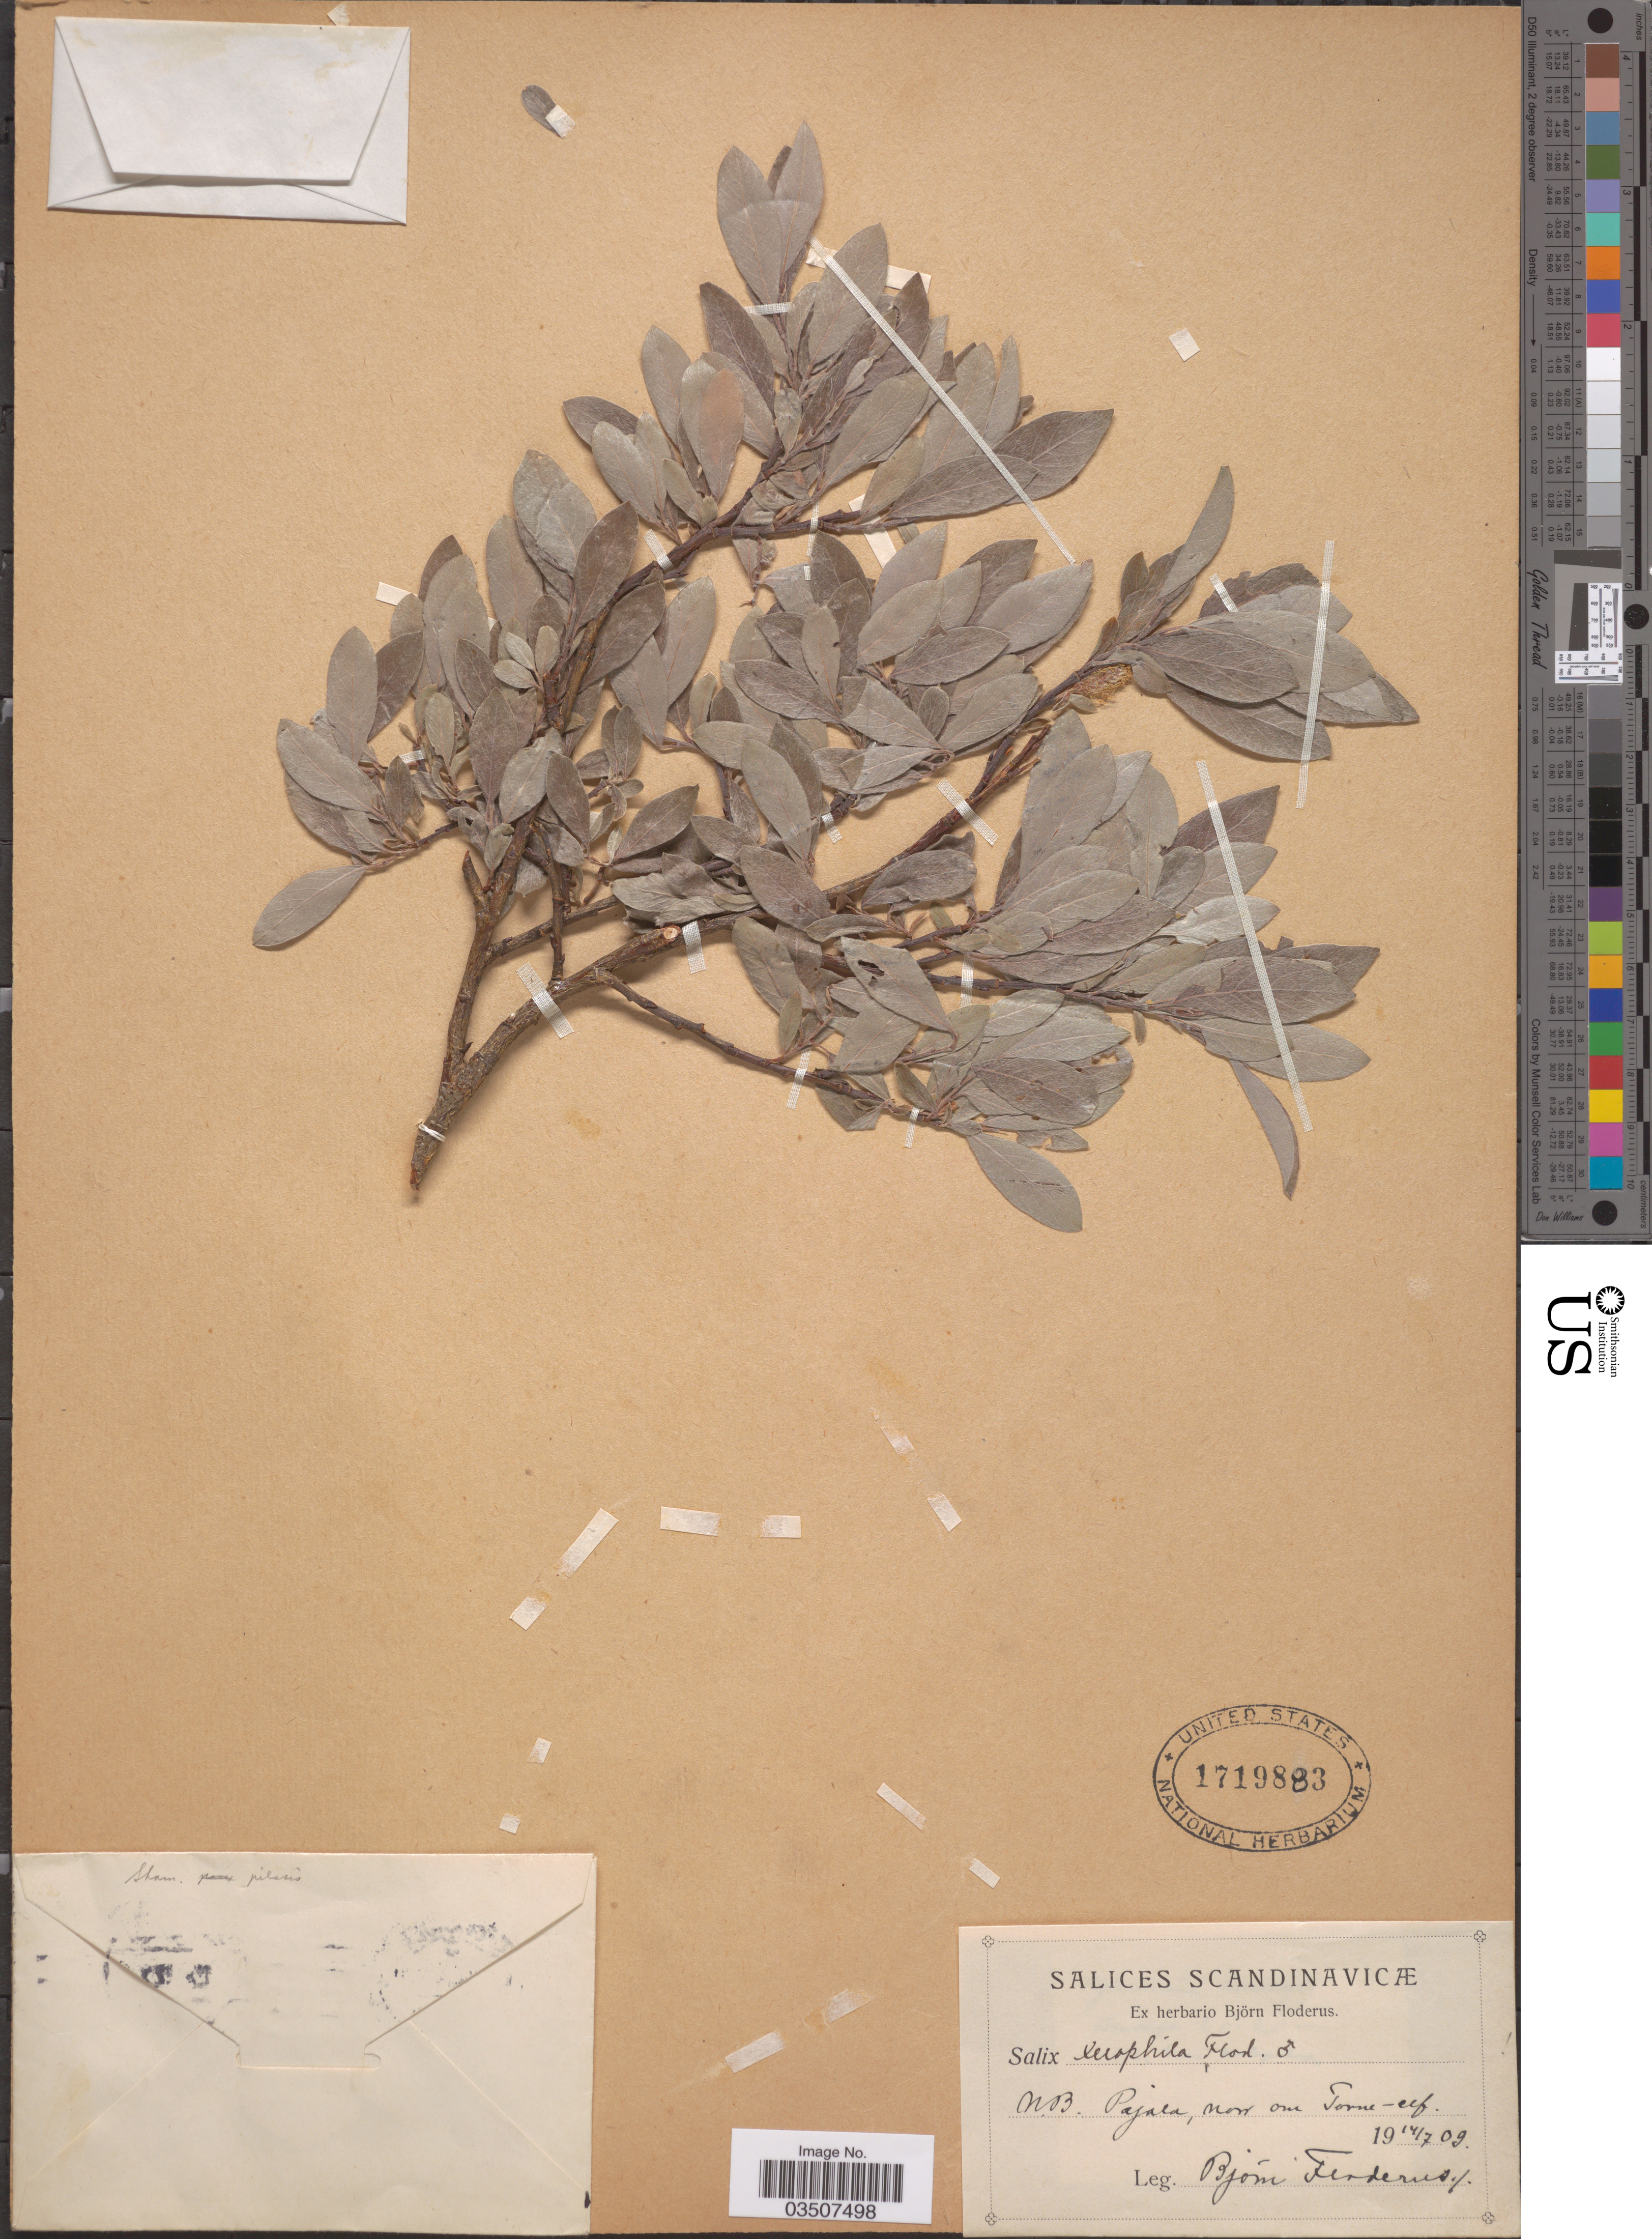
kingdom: Plantae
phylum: Tracheophyta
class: Magnoliopsida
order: Malpighiales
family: Salicaceae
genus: Salix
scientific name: Salix xerophila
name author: Flod.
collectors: B. G. O. Floderus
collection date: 1909-07-14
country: Sweden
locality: Scandinavicæ. N.B. Pajala, norr om Torne-uf.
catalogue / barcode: US 1719883